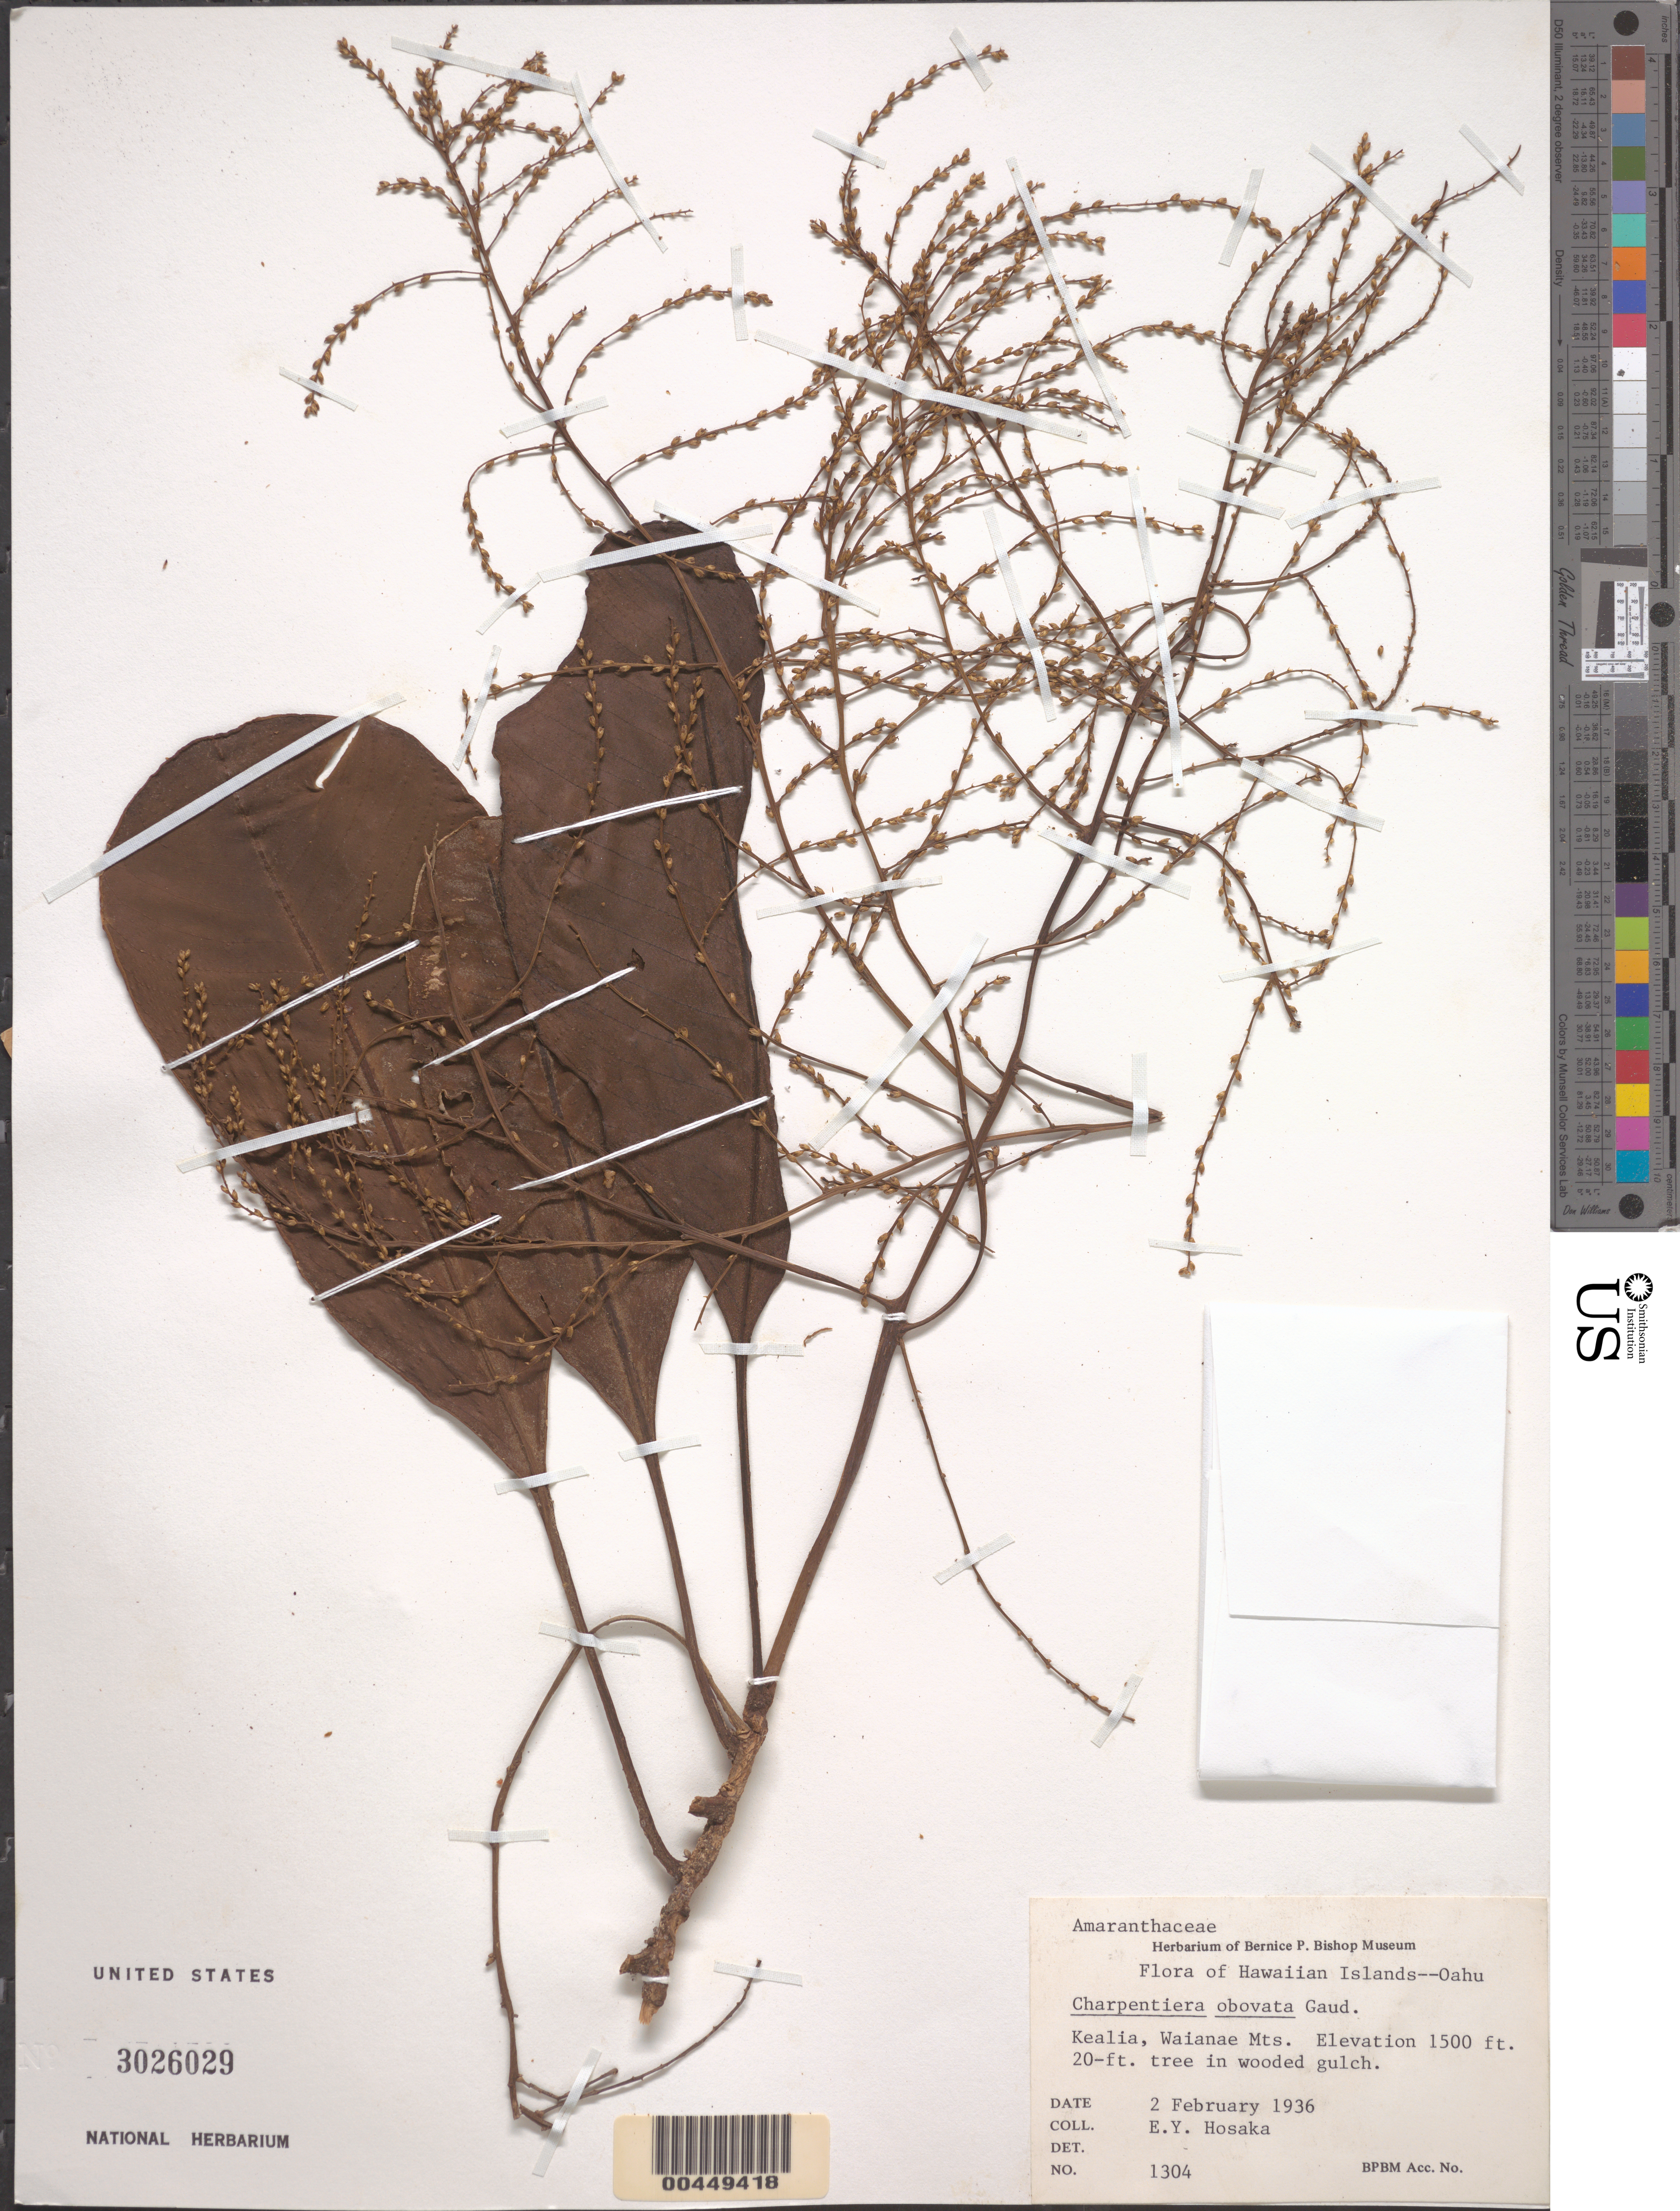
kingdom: Plantae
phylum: Tracheophyta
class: Magnoliopsida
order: Caryophyllales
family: Amaranthaceae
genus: Charpentiera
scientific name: Charpentiera obovata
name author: Gaudich.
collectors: E. Y. Hosaka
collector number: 1304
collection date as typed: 2 Feb 1936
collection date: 1936-02-02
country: United States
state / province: Hawaii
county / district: Honolulu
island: Oahu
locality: Kealia, Waianae Mts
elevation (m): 457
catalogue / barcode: US 3026029